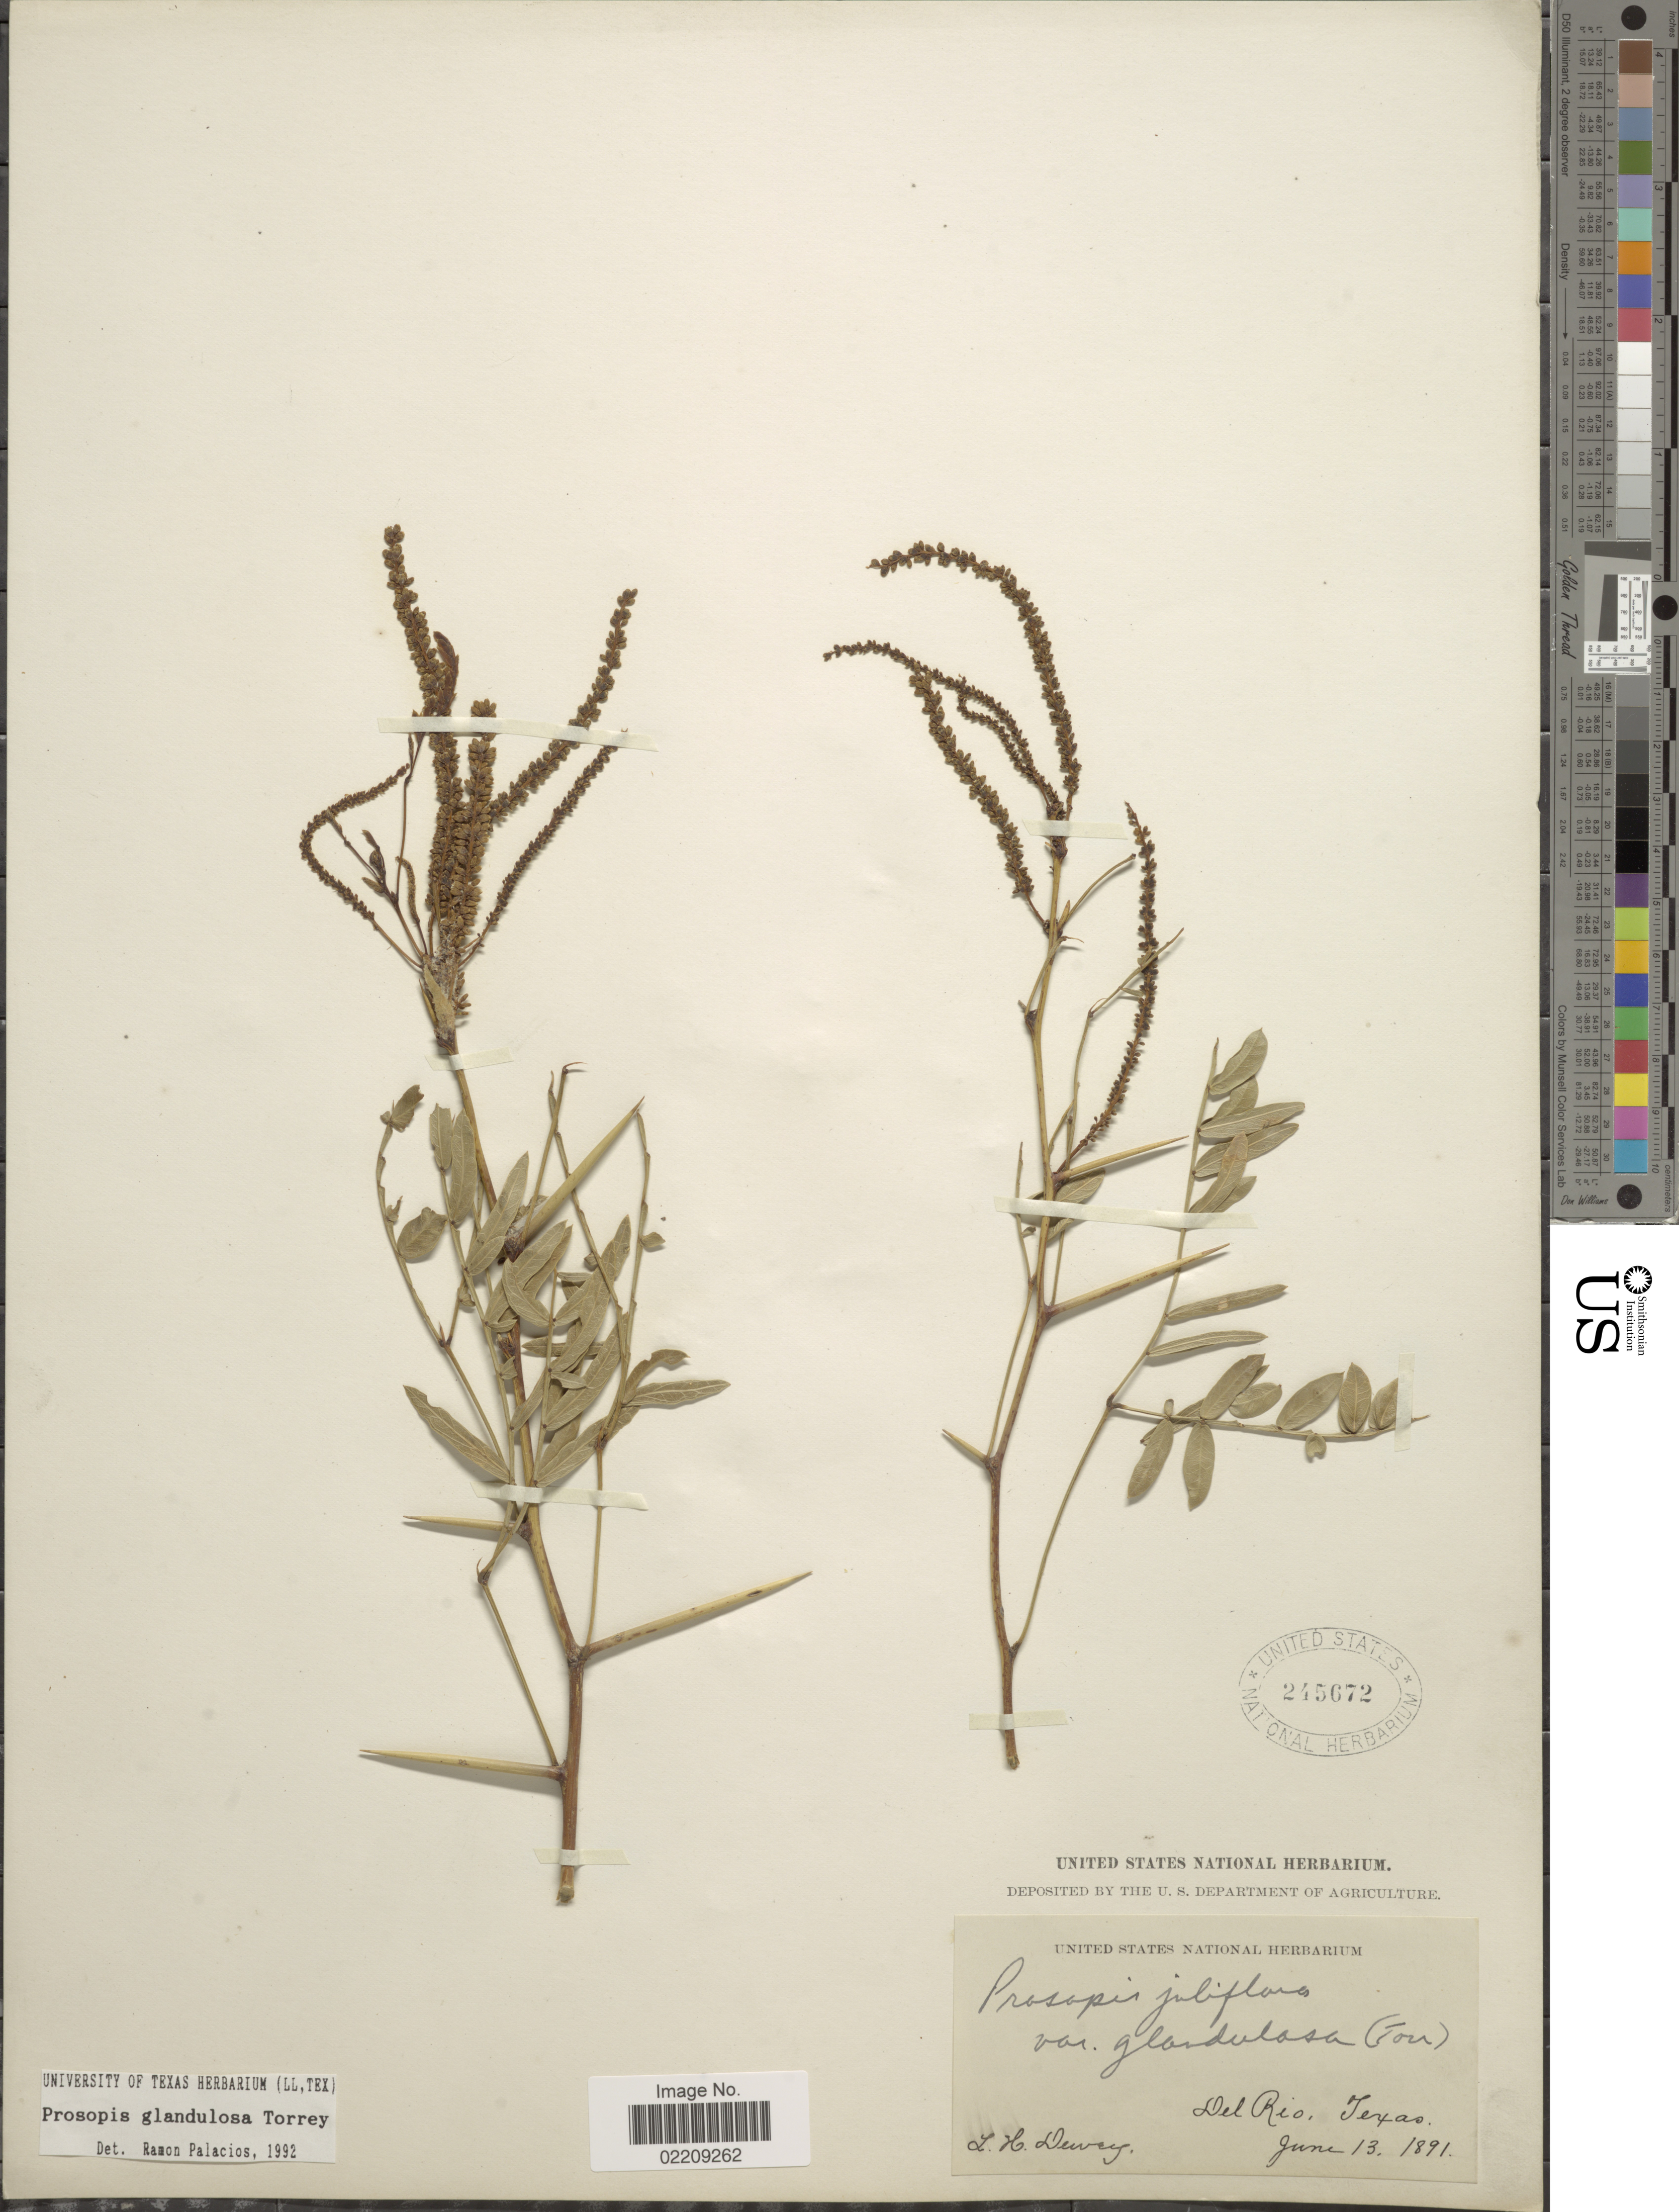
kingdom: Plantae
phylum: Tracheophyta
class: Magnoliopsida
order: Fabales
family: Fabaceae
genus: Neltuma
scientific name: Neltuma glandulosa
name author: (Torr.) Britton & Rose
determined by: Strong, Mark T., (BOT), Smithsonian Institution - National Museum of Natural History (UNITED STATES)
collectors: L. H. Dewey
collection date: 1891-06-13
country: United States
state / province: Texas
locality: Del Rio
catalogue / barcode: US 245672